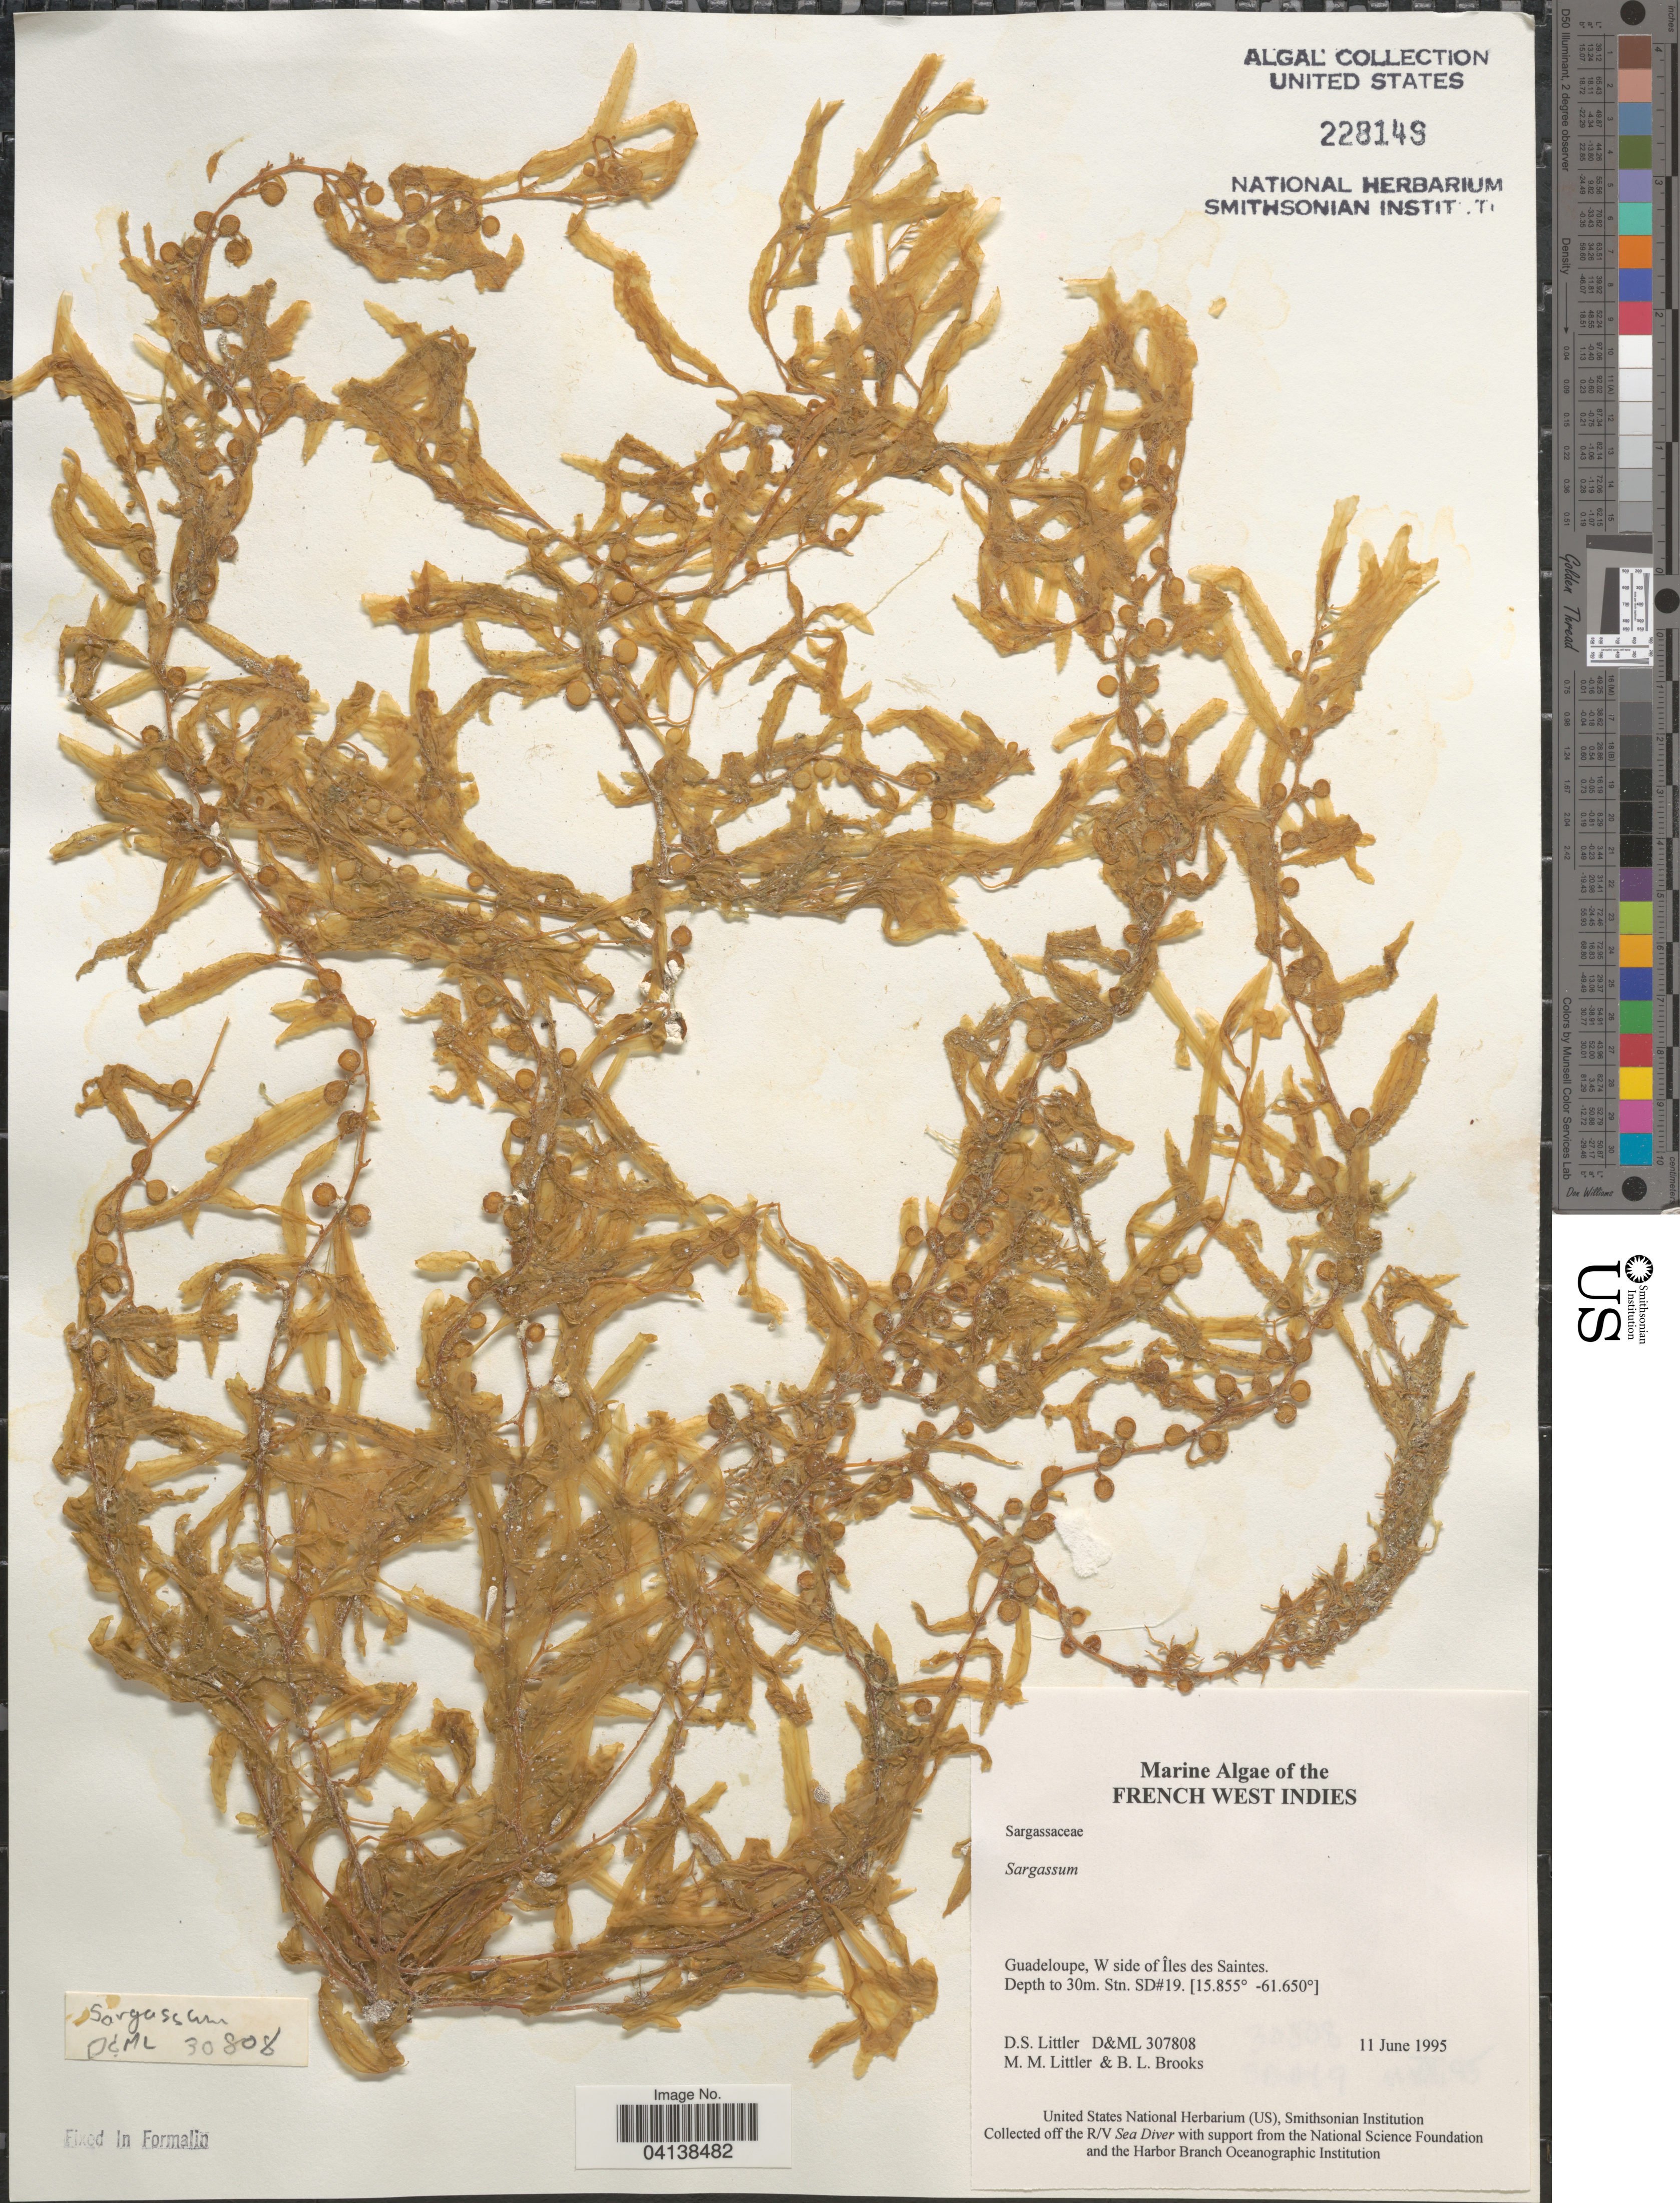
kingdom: Chromista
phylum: Ochrophyta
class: Phaeophyceae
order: Fucales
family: Sargassaceae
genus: Sargassum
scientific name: Sargassum sp.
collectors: D. S. Littler & B. Brooks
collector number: D&ML 307808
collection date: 1995-06-11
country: Guadeloupe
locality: French West Indies. W side of Îles des Saintes. Stn. SD#19.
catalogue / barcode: US 228149